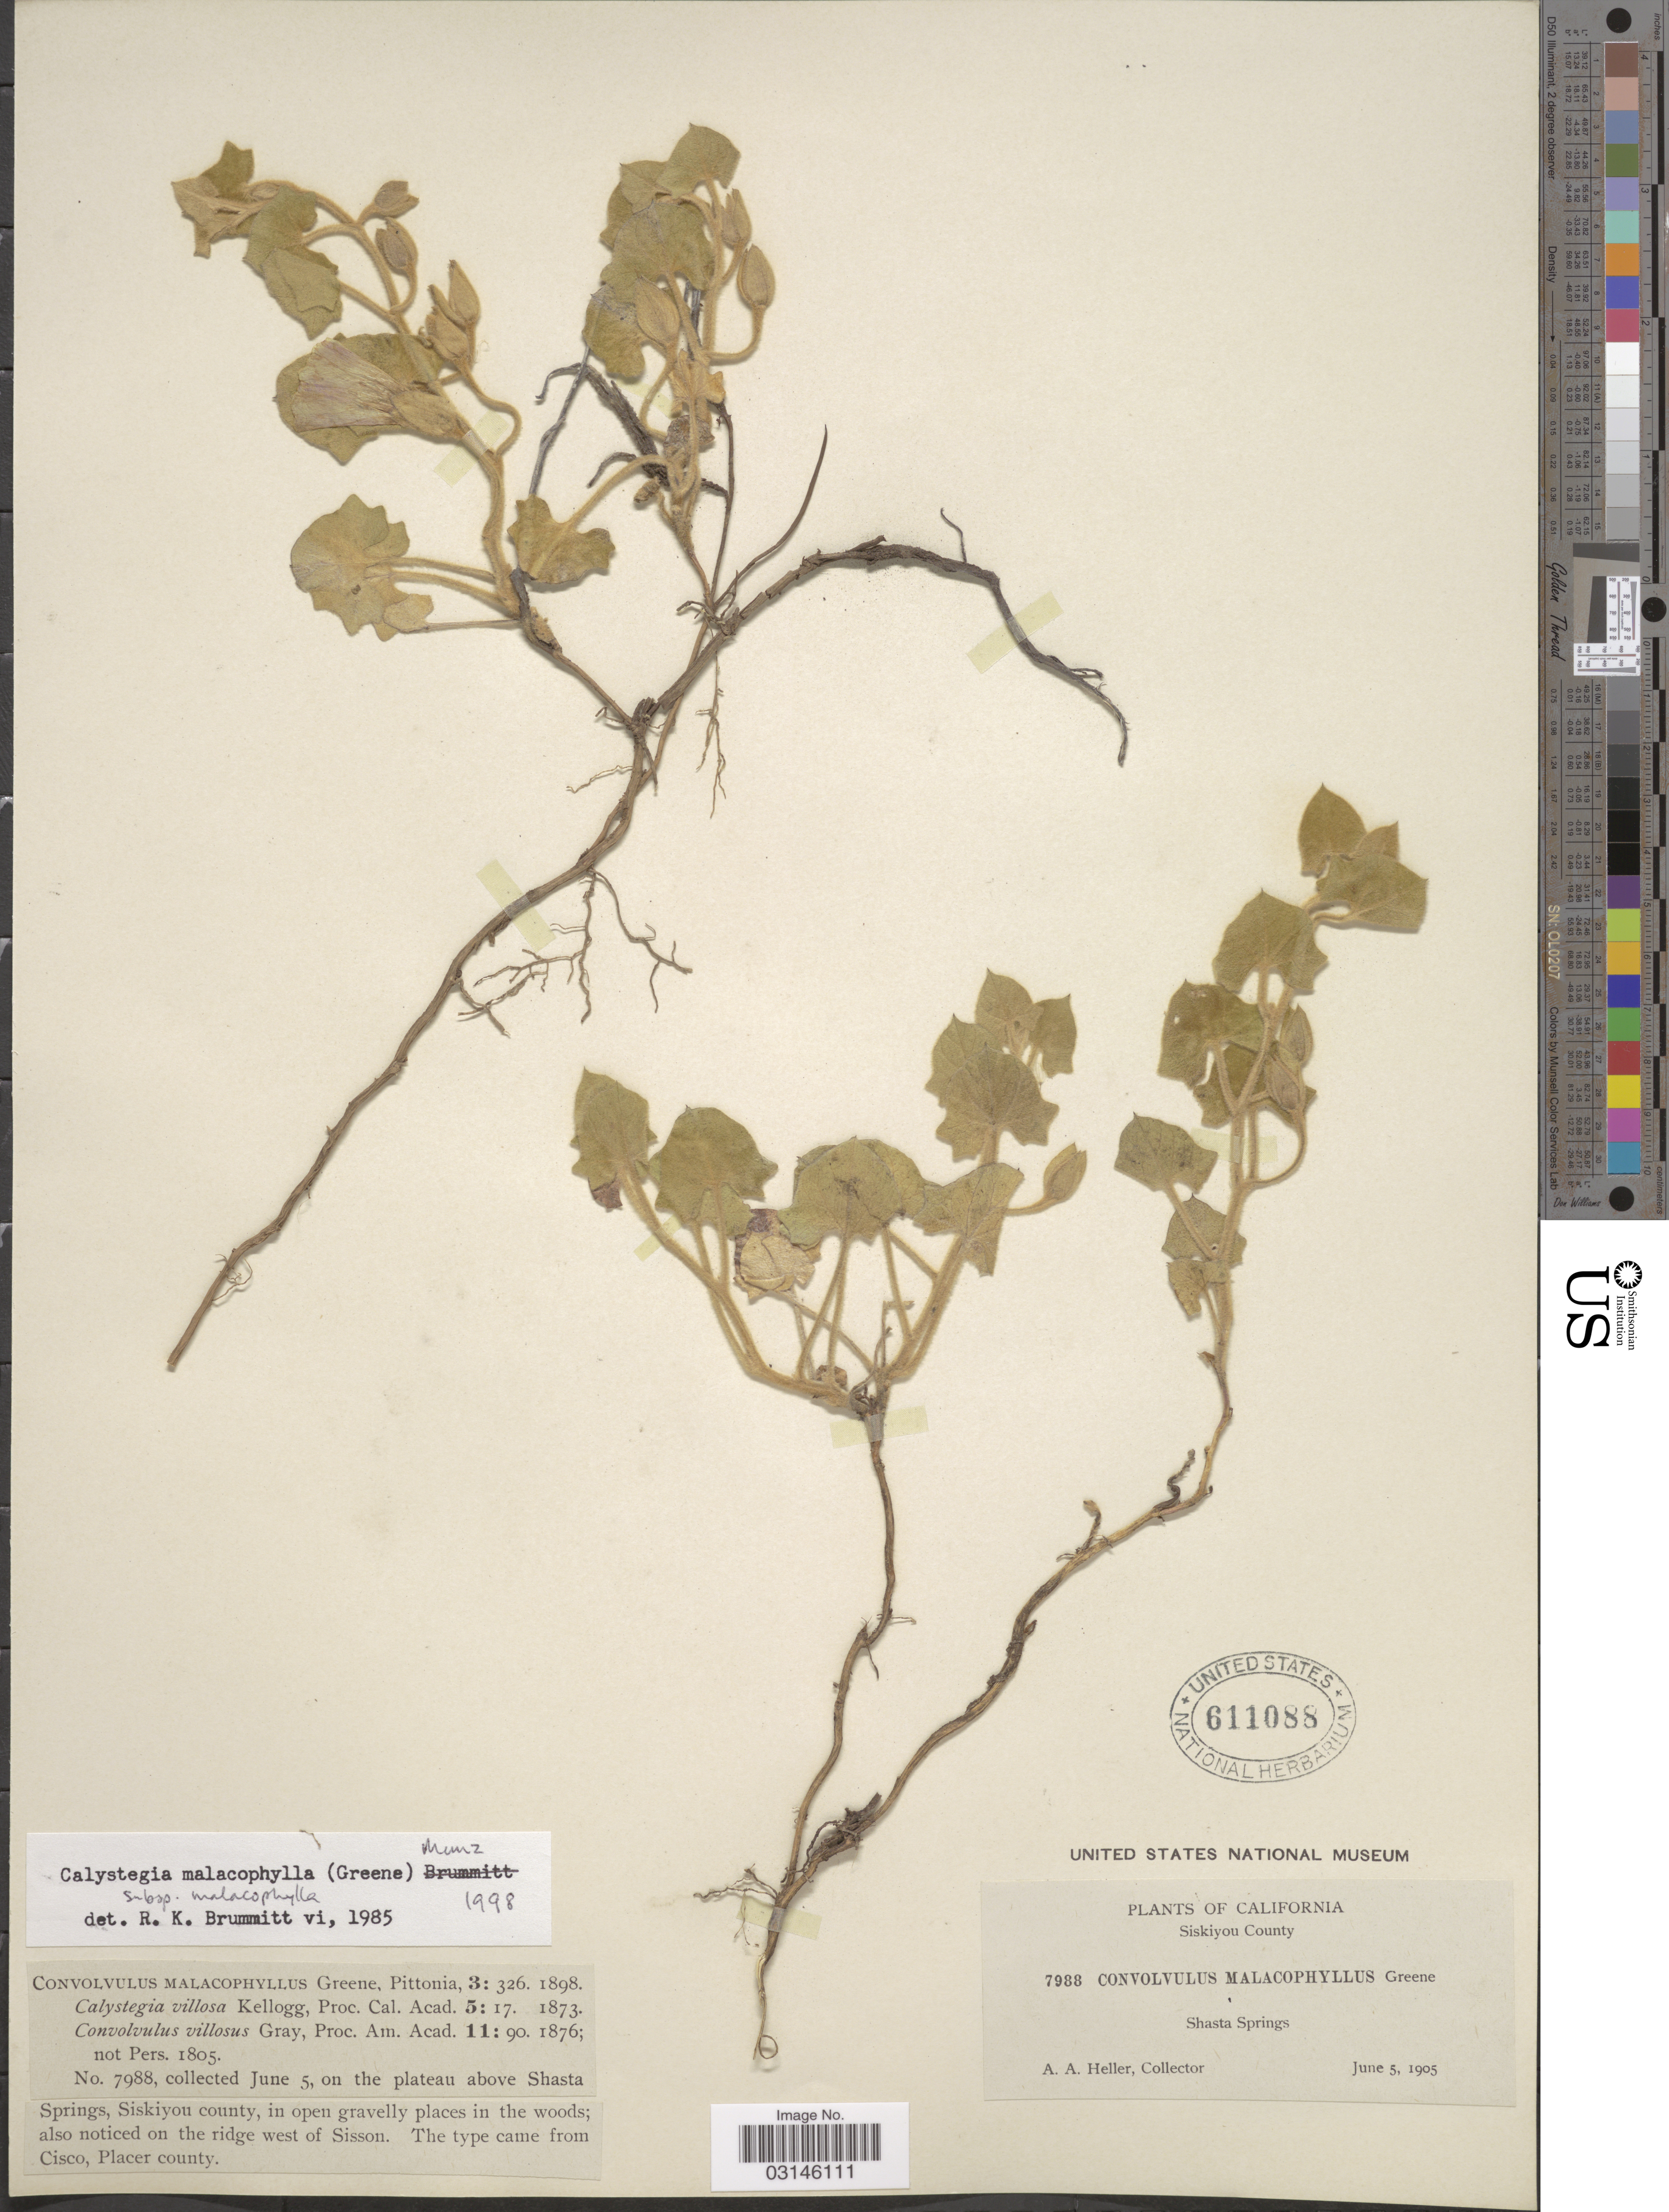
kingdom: Plantae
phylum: Tracheophyta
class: Magnoliopsida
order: Solanales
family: Convolvulaceae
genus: Calystegia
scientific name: Calystegia malacophylla subsp. malacophylla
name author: (Greene) Munz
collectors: A. A. Heller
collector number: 7988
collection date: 1905-06-05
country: United States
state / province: California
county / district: Siskiyou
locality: Siskiyou County. On the plateau above Shasta Springs. Cisco, Placer county.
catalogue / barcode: US 611088